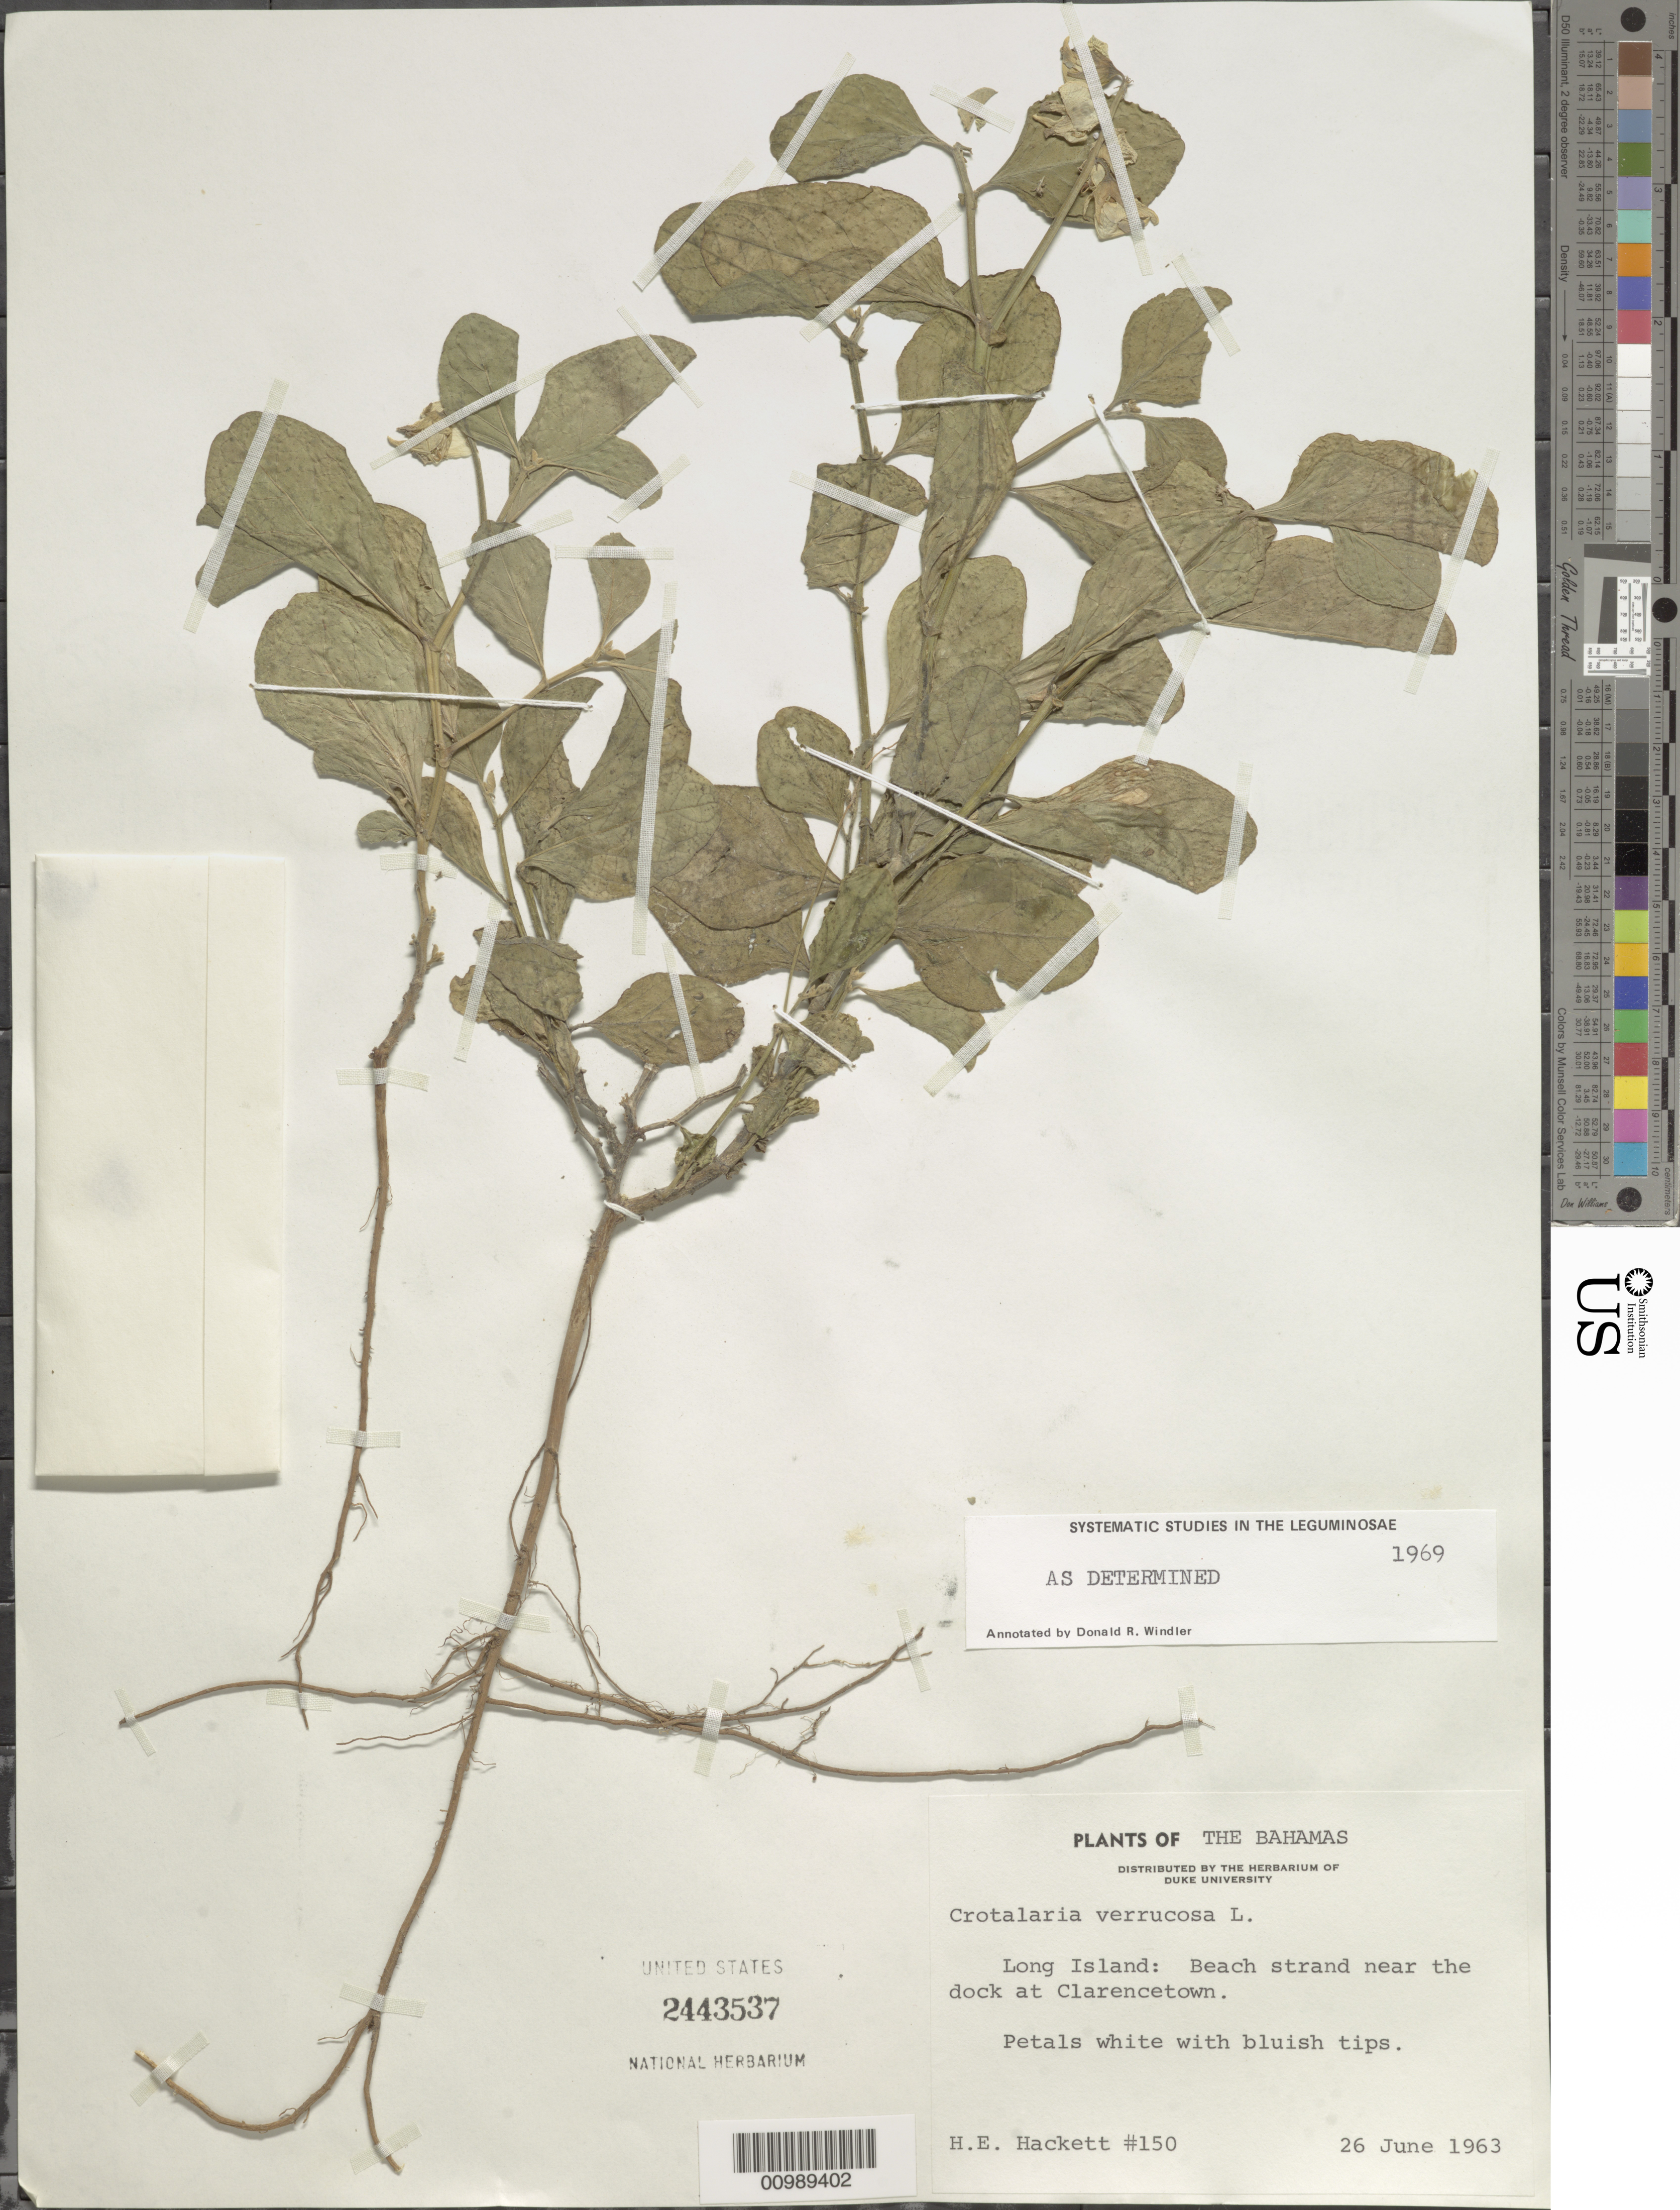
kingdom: Plantae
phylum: Tracheophyta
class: Magnoliopsida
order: Fabales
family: Fabaceae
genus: Crotalaria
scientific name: Crotalaria verrucosa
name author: L.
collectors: H. E. Hackett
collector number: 150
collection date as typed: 26 Jun 1963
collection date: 1963-06-26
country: Bahamas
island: Long I.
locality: Beach strand near the dock at Clarencetown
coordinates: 0 N, 0 E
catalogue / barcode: US 2443537